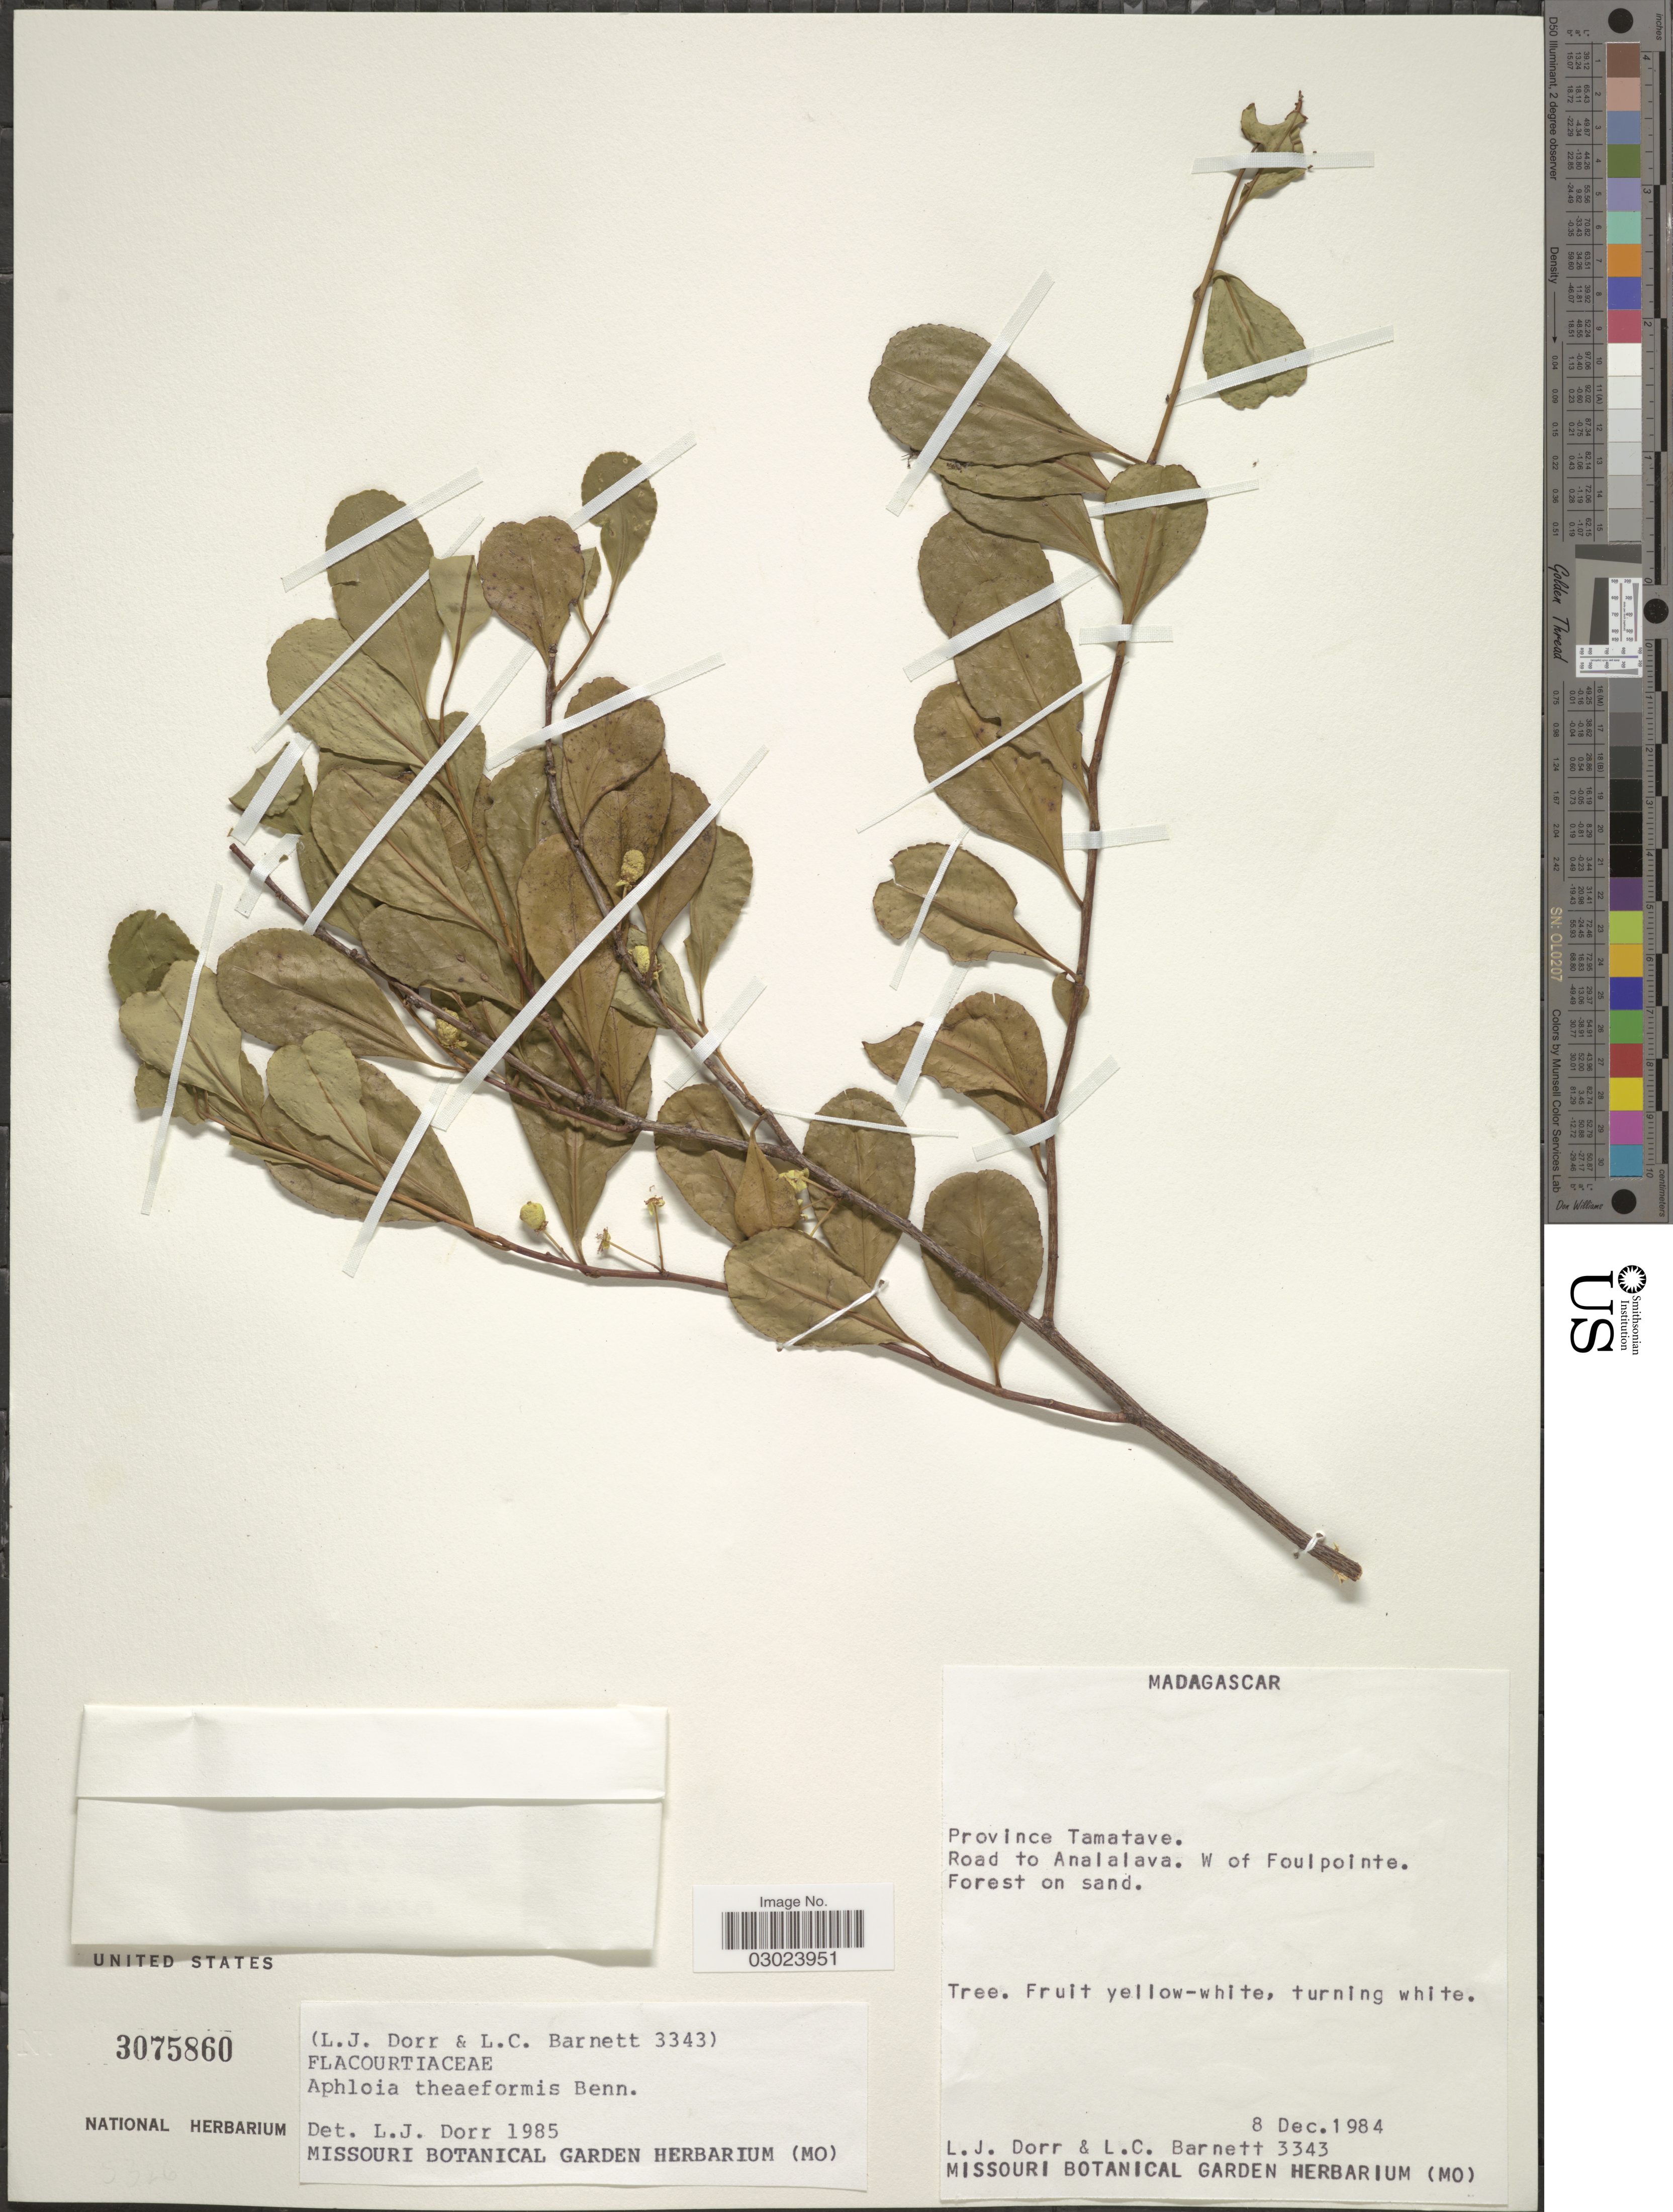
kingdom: Plantae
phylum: Tracheophyta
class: Magnoliopsida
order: Crossosomatales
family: Aphloiaceae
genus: Aphloia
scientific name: Aphloia theiformis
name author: (Vahl) Benn.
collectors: L. J. Dorr & L. C. Barnett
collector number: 3343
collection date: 1984-12-08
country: Madagascar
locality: Province Tamatave. Road to Analalava. W of Foulpointe.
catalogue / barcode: US 3075860